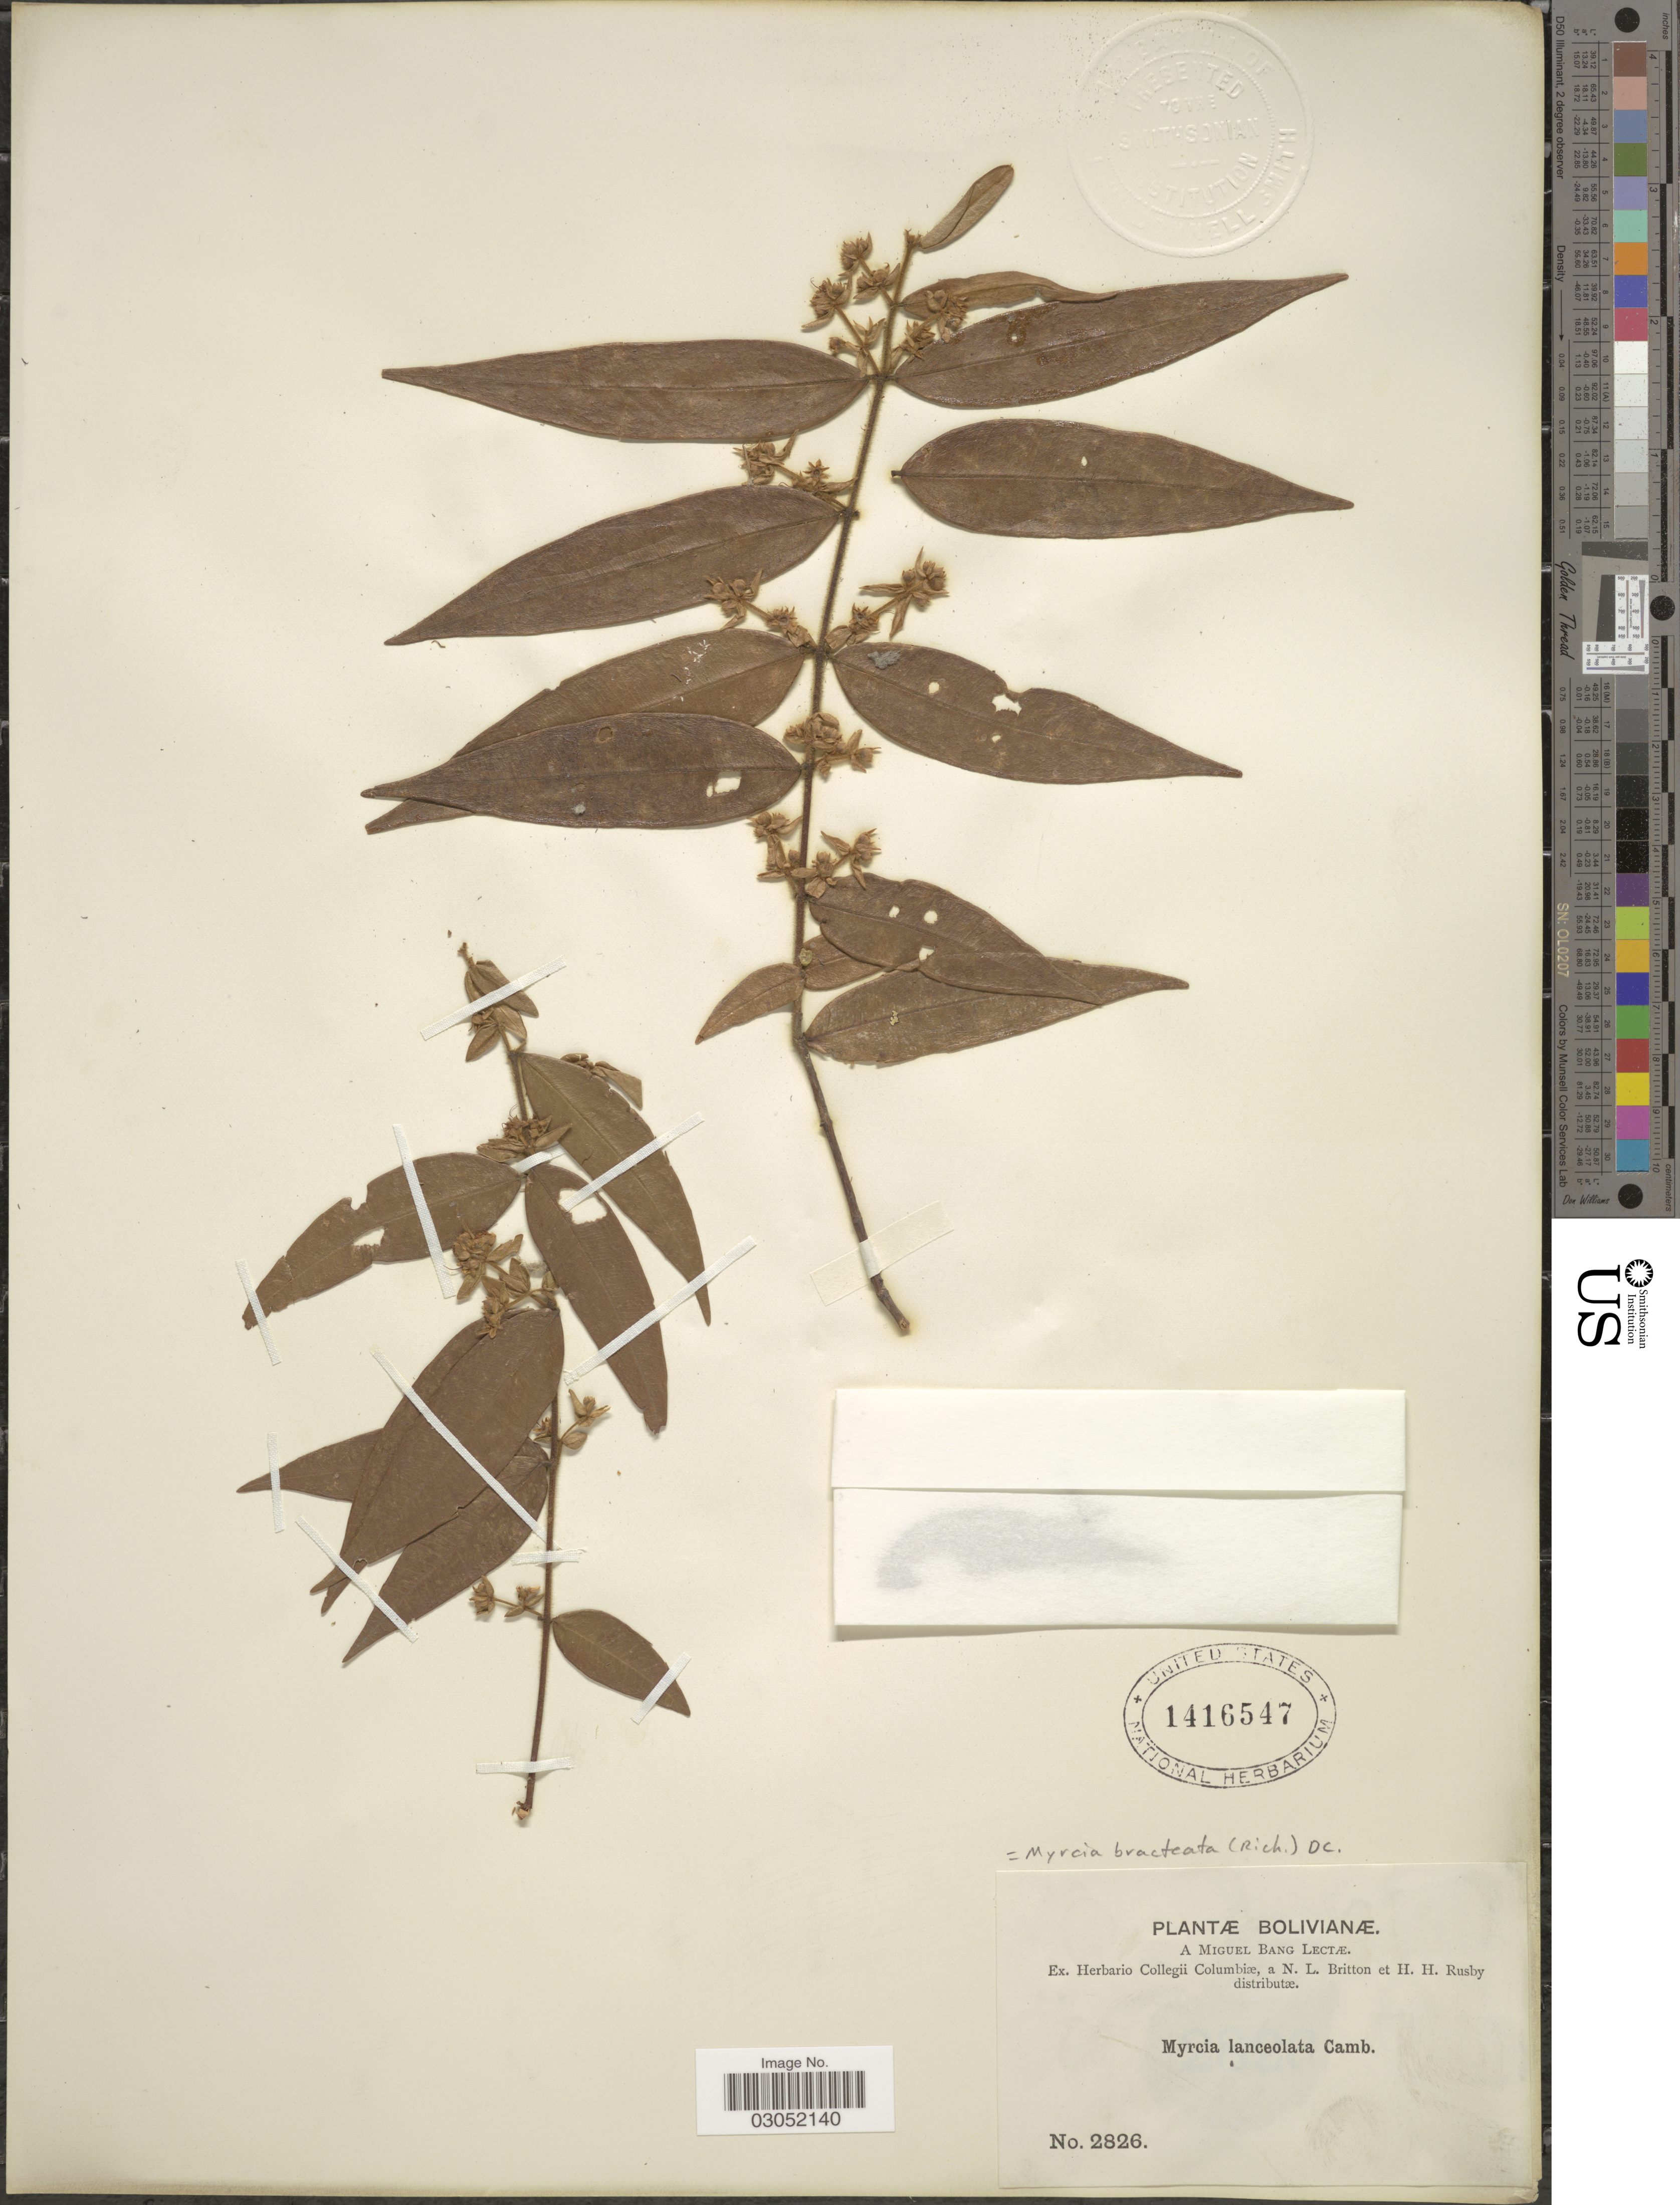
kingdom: Plantae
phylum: Tracheophyta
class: Magnoliopsida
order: Myrtales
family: Myrtaceae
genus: Myrcia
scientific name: Myrcia bracteata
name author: (Rich.) DC.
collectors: M. Bang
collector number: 2826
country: Bolivia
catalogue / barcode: US 1416547